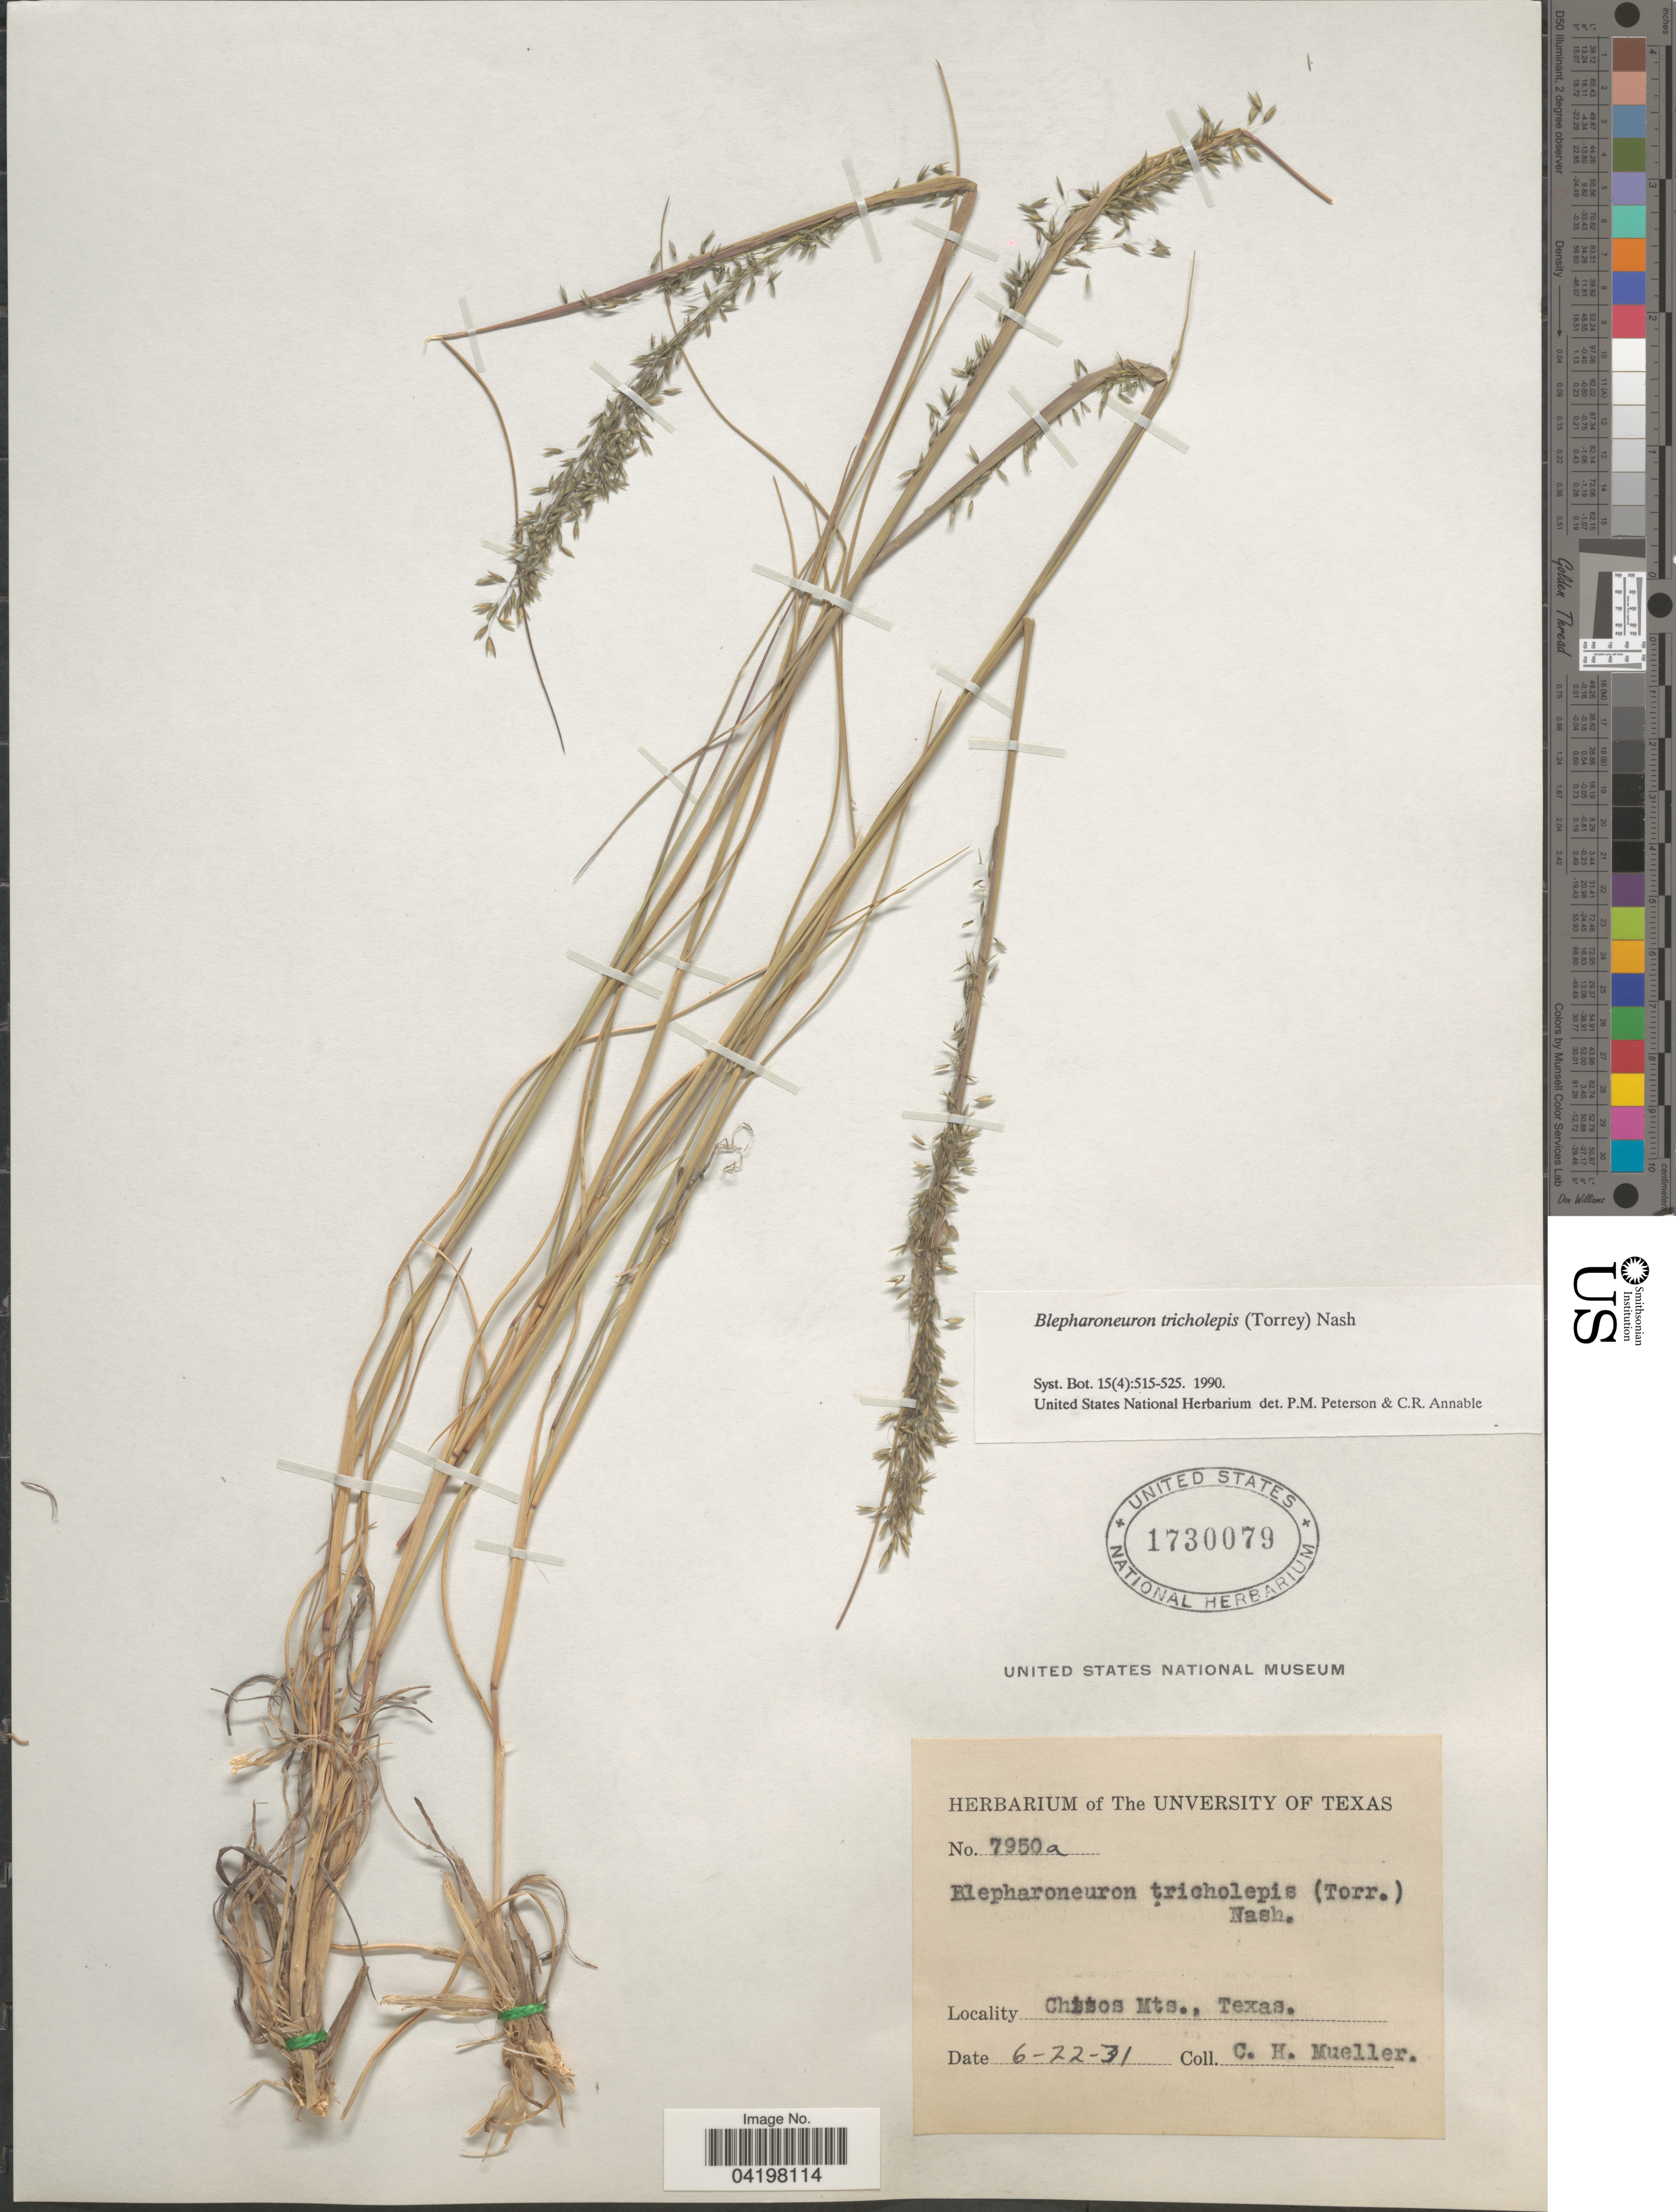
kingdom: Plantae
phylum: Tracheophyta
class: Liliopsida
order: Poales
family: Poaceae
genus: Muhlenbergia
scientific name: Muhlenbergia tricholepis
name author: (Torr.) Columbus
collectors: C. H. Mueller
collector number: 7950a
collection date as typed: Transcribed d/m/y: 22/6/31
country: United States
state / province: Texas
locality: Chisos Mts.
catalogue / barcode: US 1730079